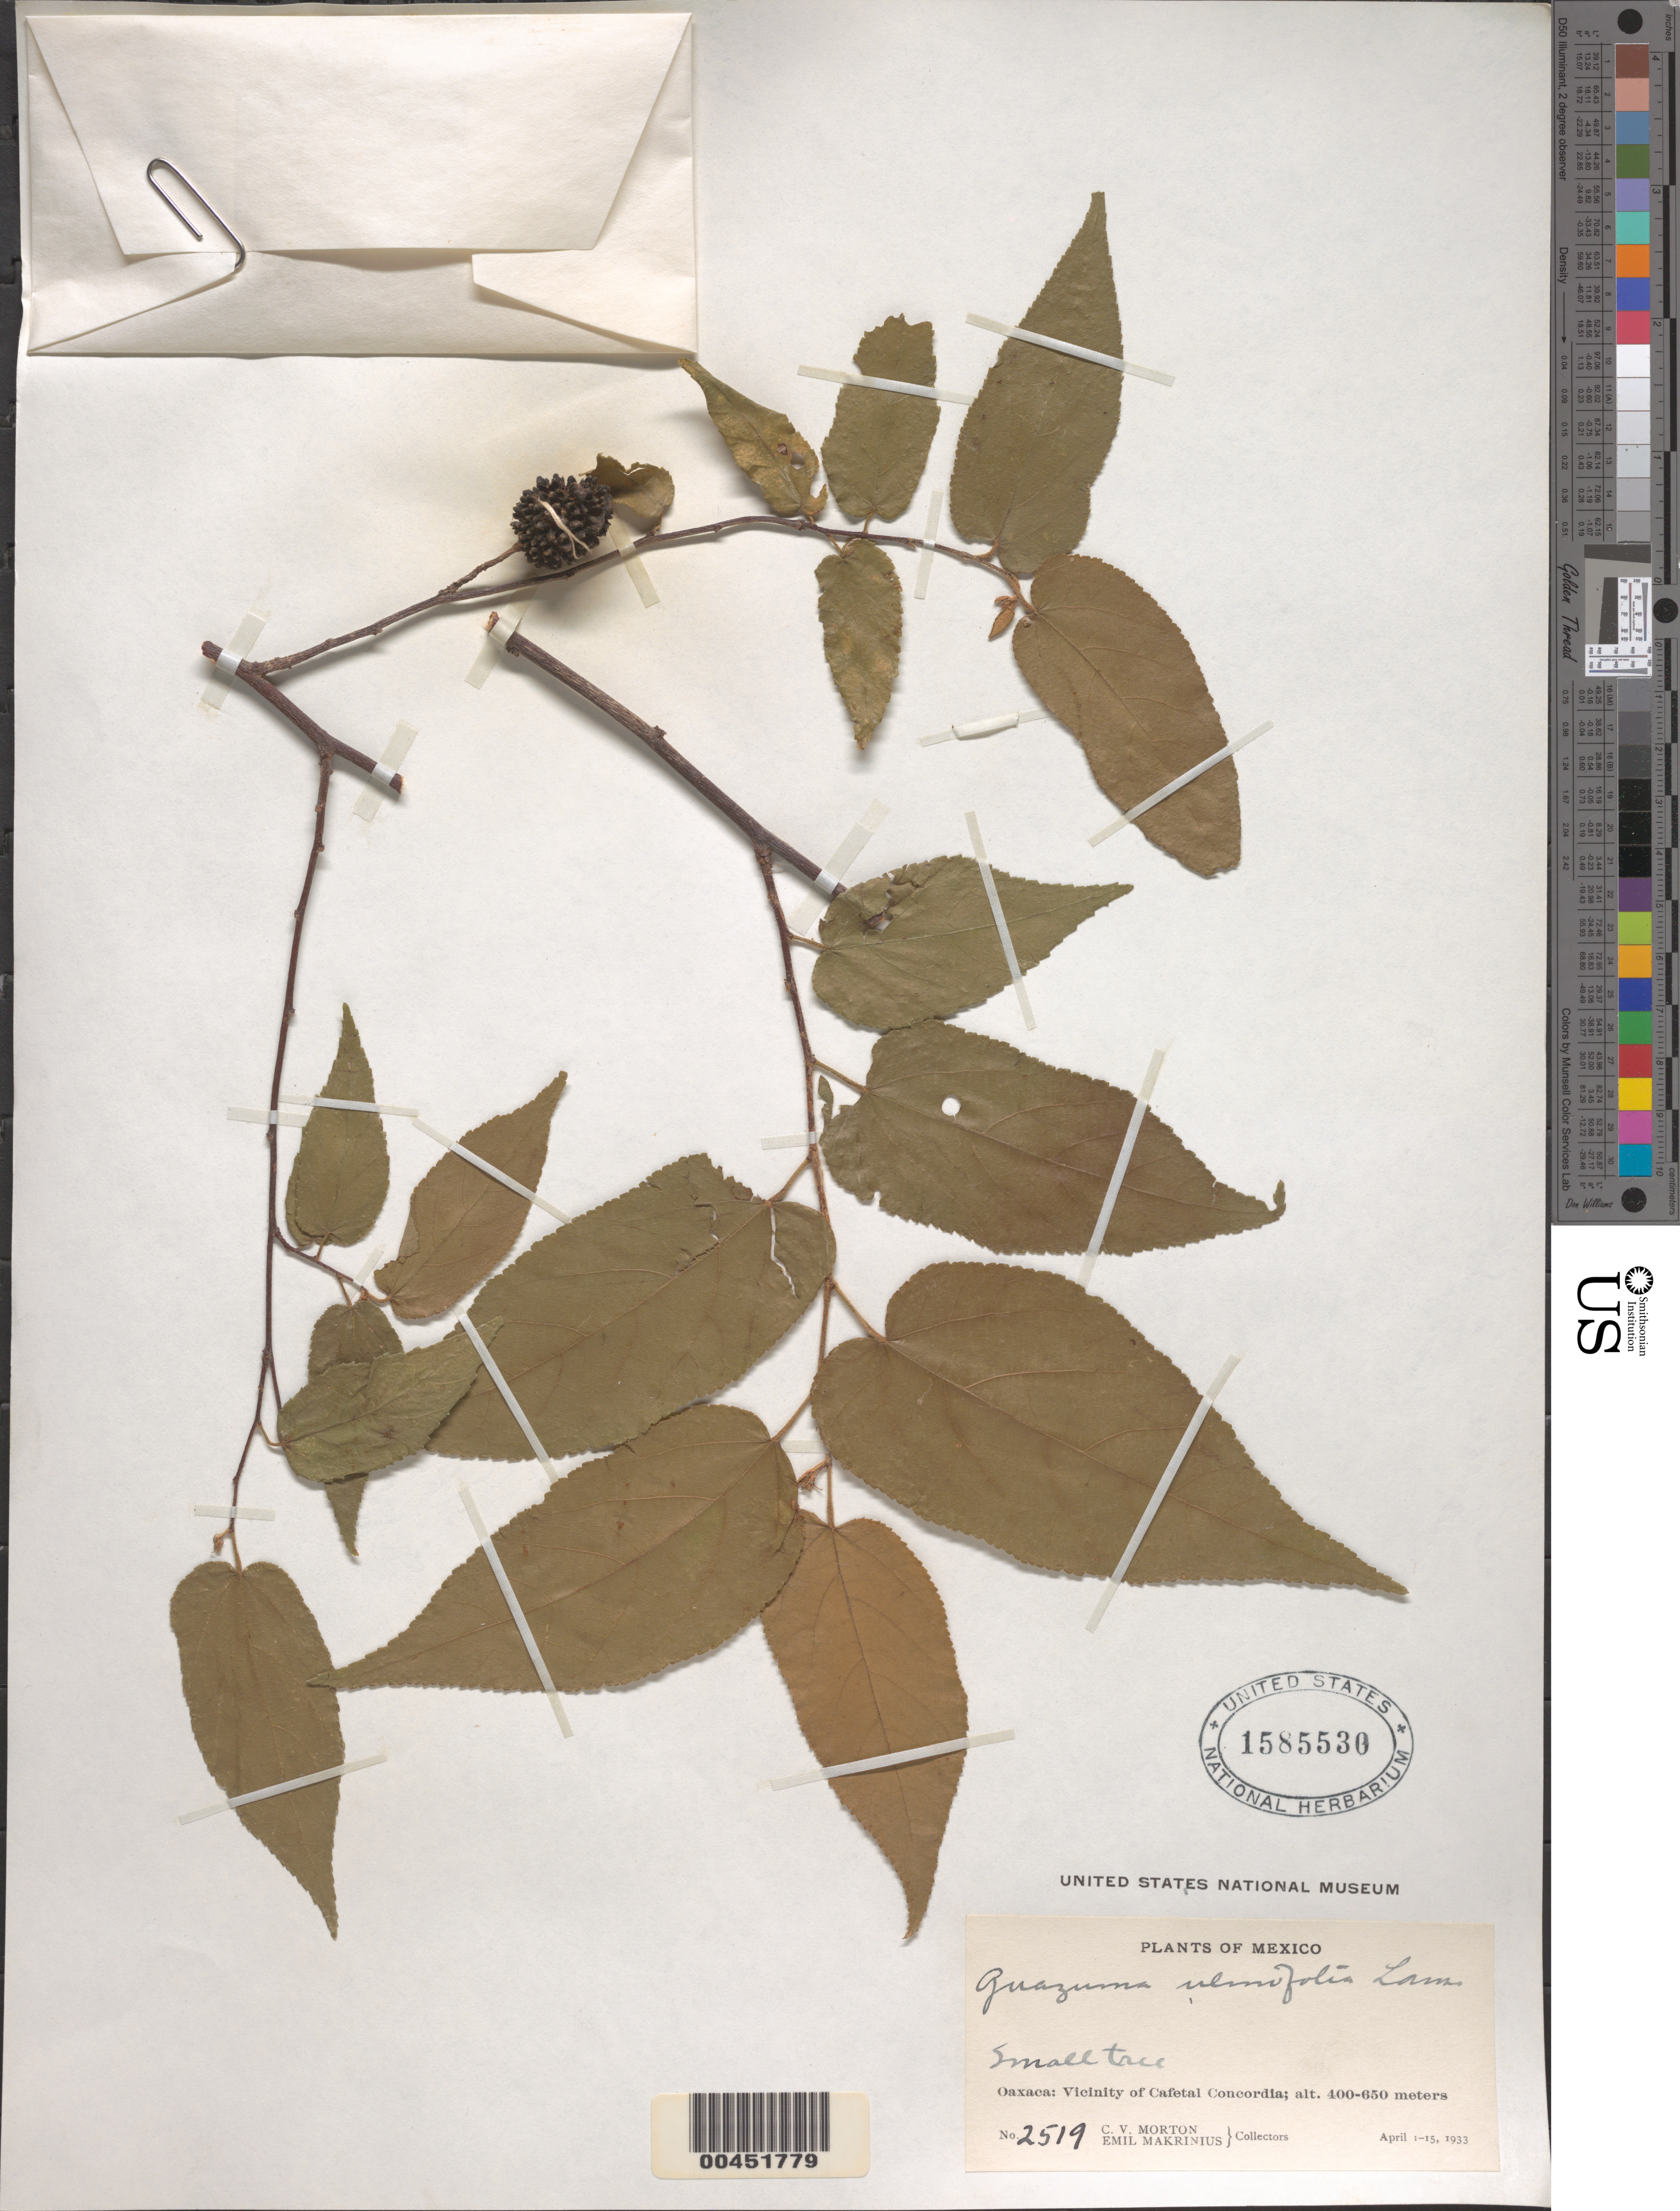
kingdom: Plantae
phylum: Tracheophyta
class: Magnoliopsida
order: Malvales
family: Malvaceae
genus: Guazuma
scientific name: Guazuma ulmifolia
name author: Lam.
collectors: C. V. Morton & E. Makrinius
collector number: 2519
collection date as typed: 01 Apr 1933 to 15 Apr 1933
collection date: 1933-04-01/1933-04-15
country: Mexico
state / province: Oaxaca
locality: Vicinity of Cafetal Concordia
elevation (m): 400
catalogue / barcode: US 1585530